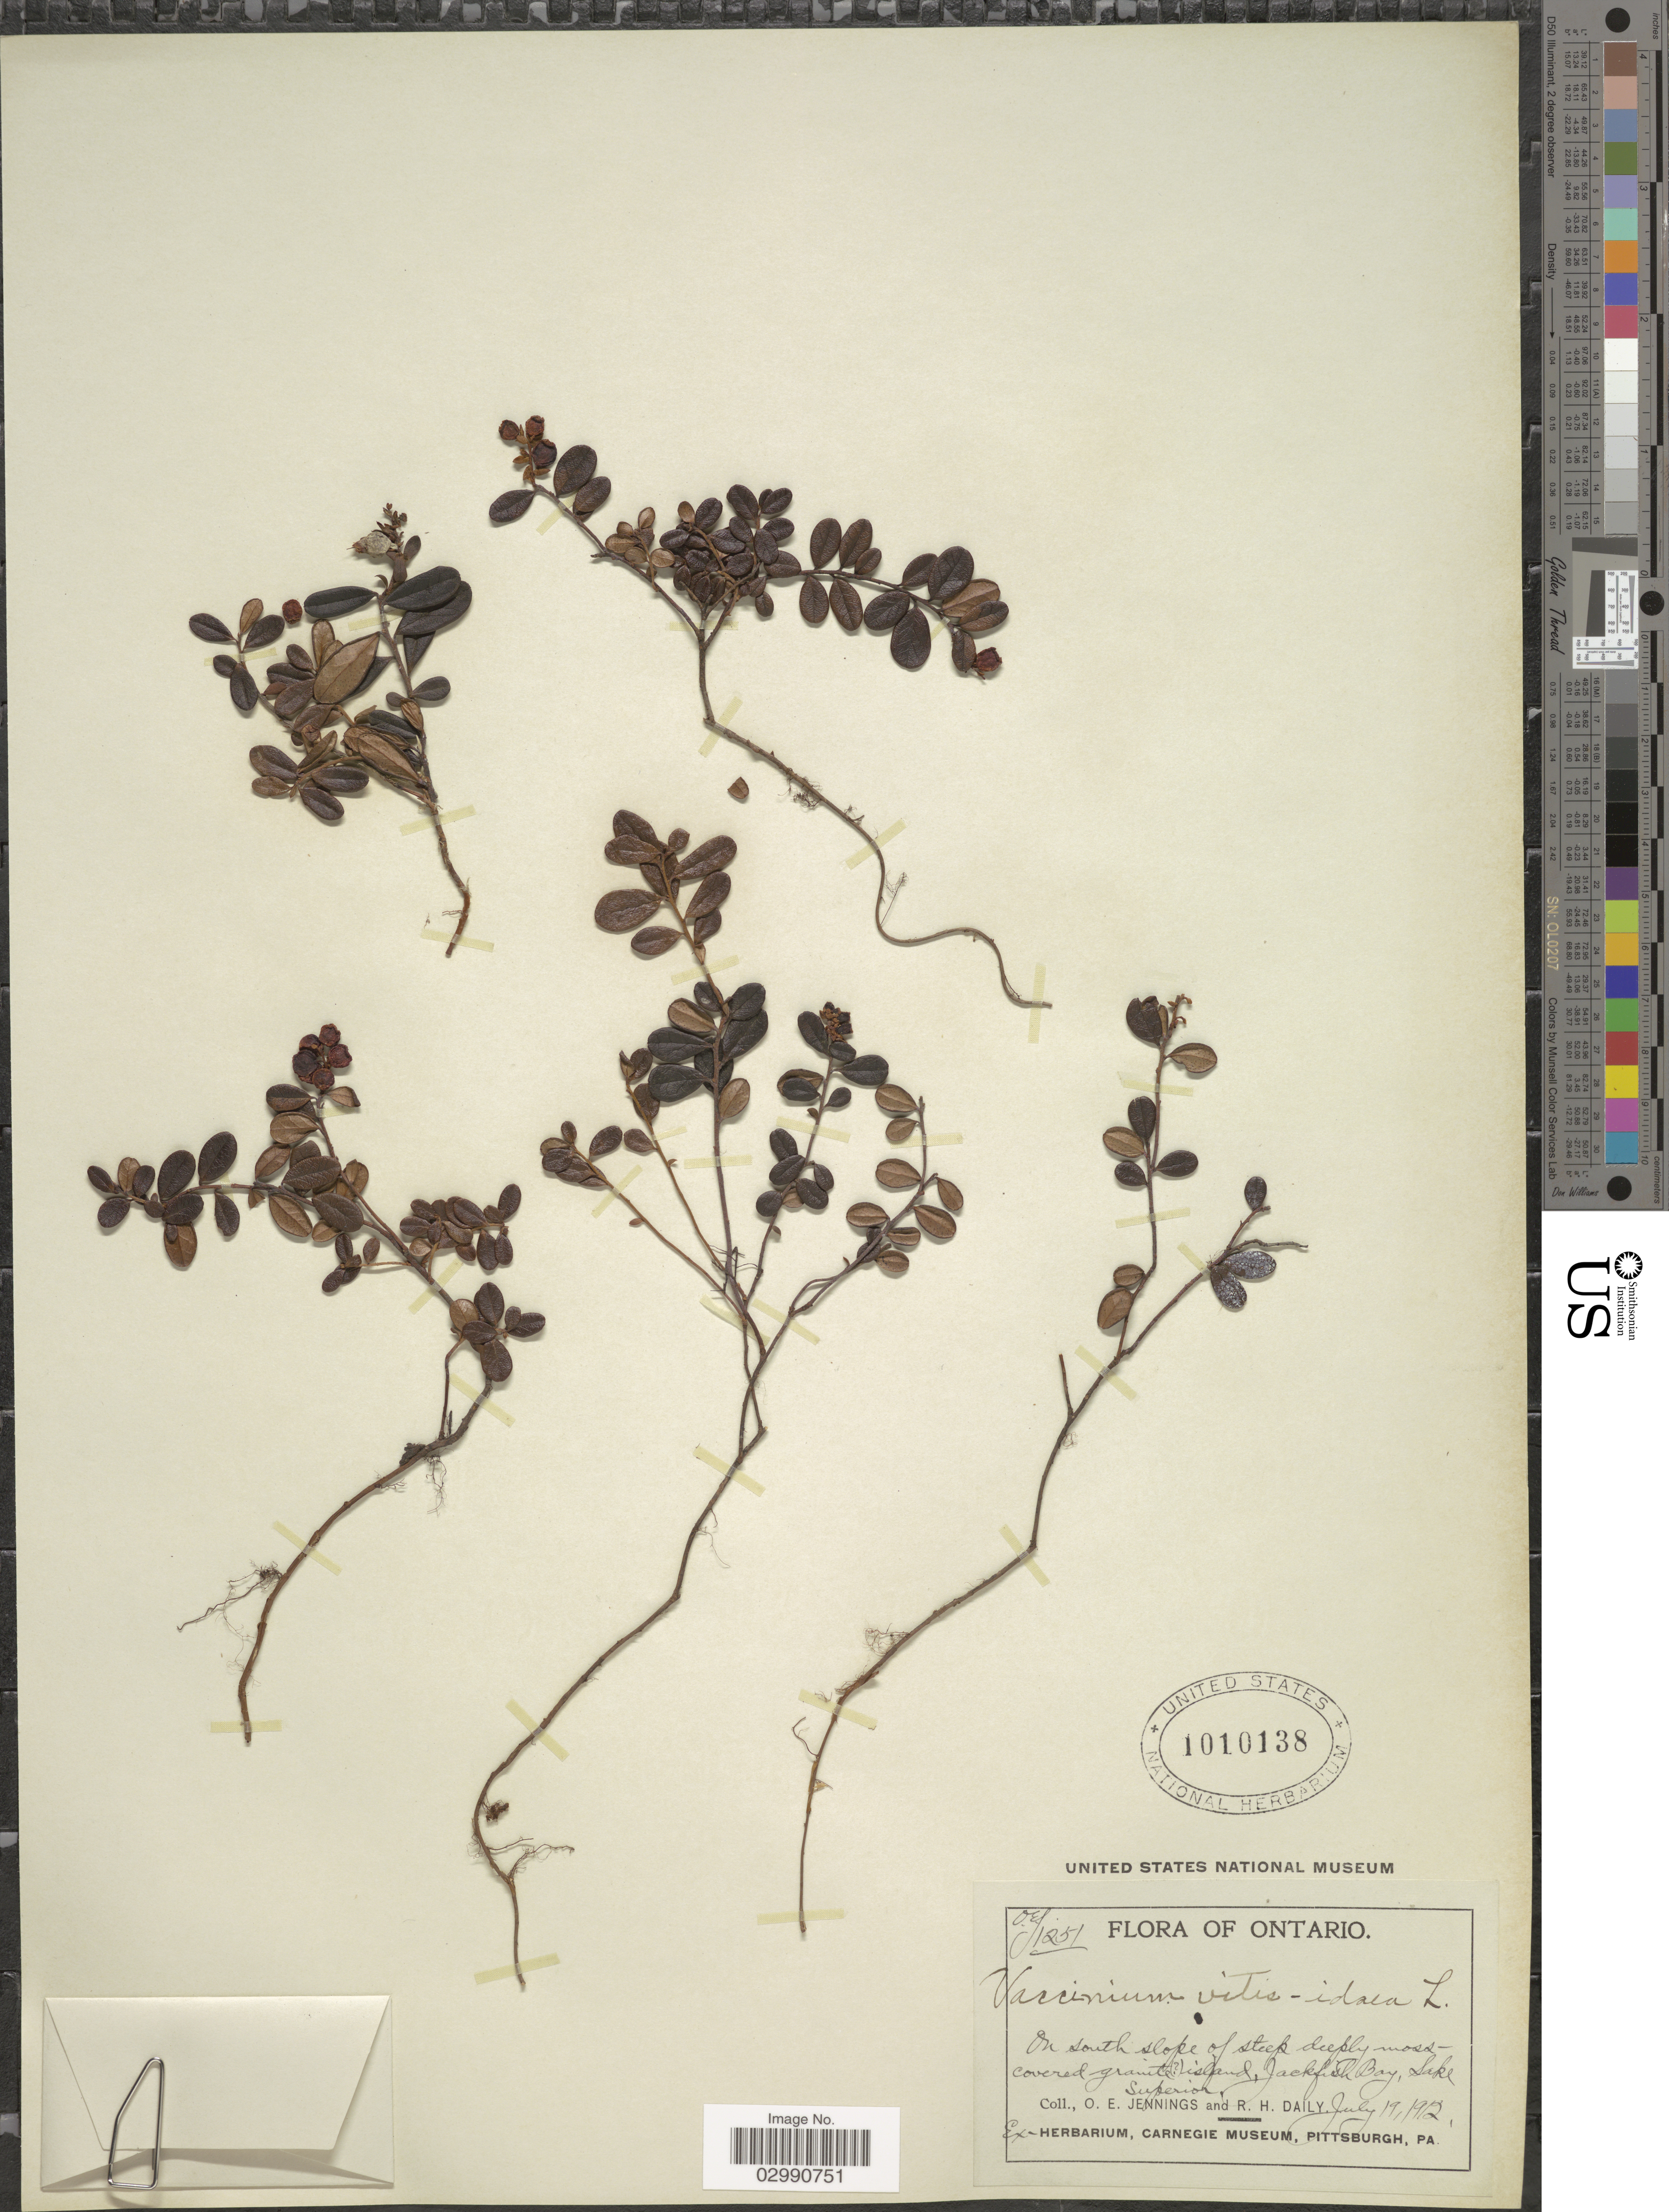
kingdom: Plantae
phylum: Tracheophyta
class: Magnoliopsida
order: Ericales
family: Ericaceae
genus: Vaccinium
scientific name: Vaccinium vitis-idaea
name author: L.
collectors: O. E. Jennings & R. Daily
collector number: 1251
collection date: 1912-07-19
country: Canada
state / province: Ontario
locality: On south slope of steep deeply moss-covered granite island, Jackfish Bay, Lake Superior.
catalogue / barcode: US 1010138